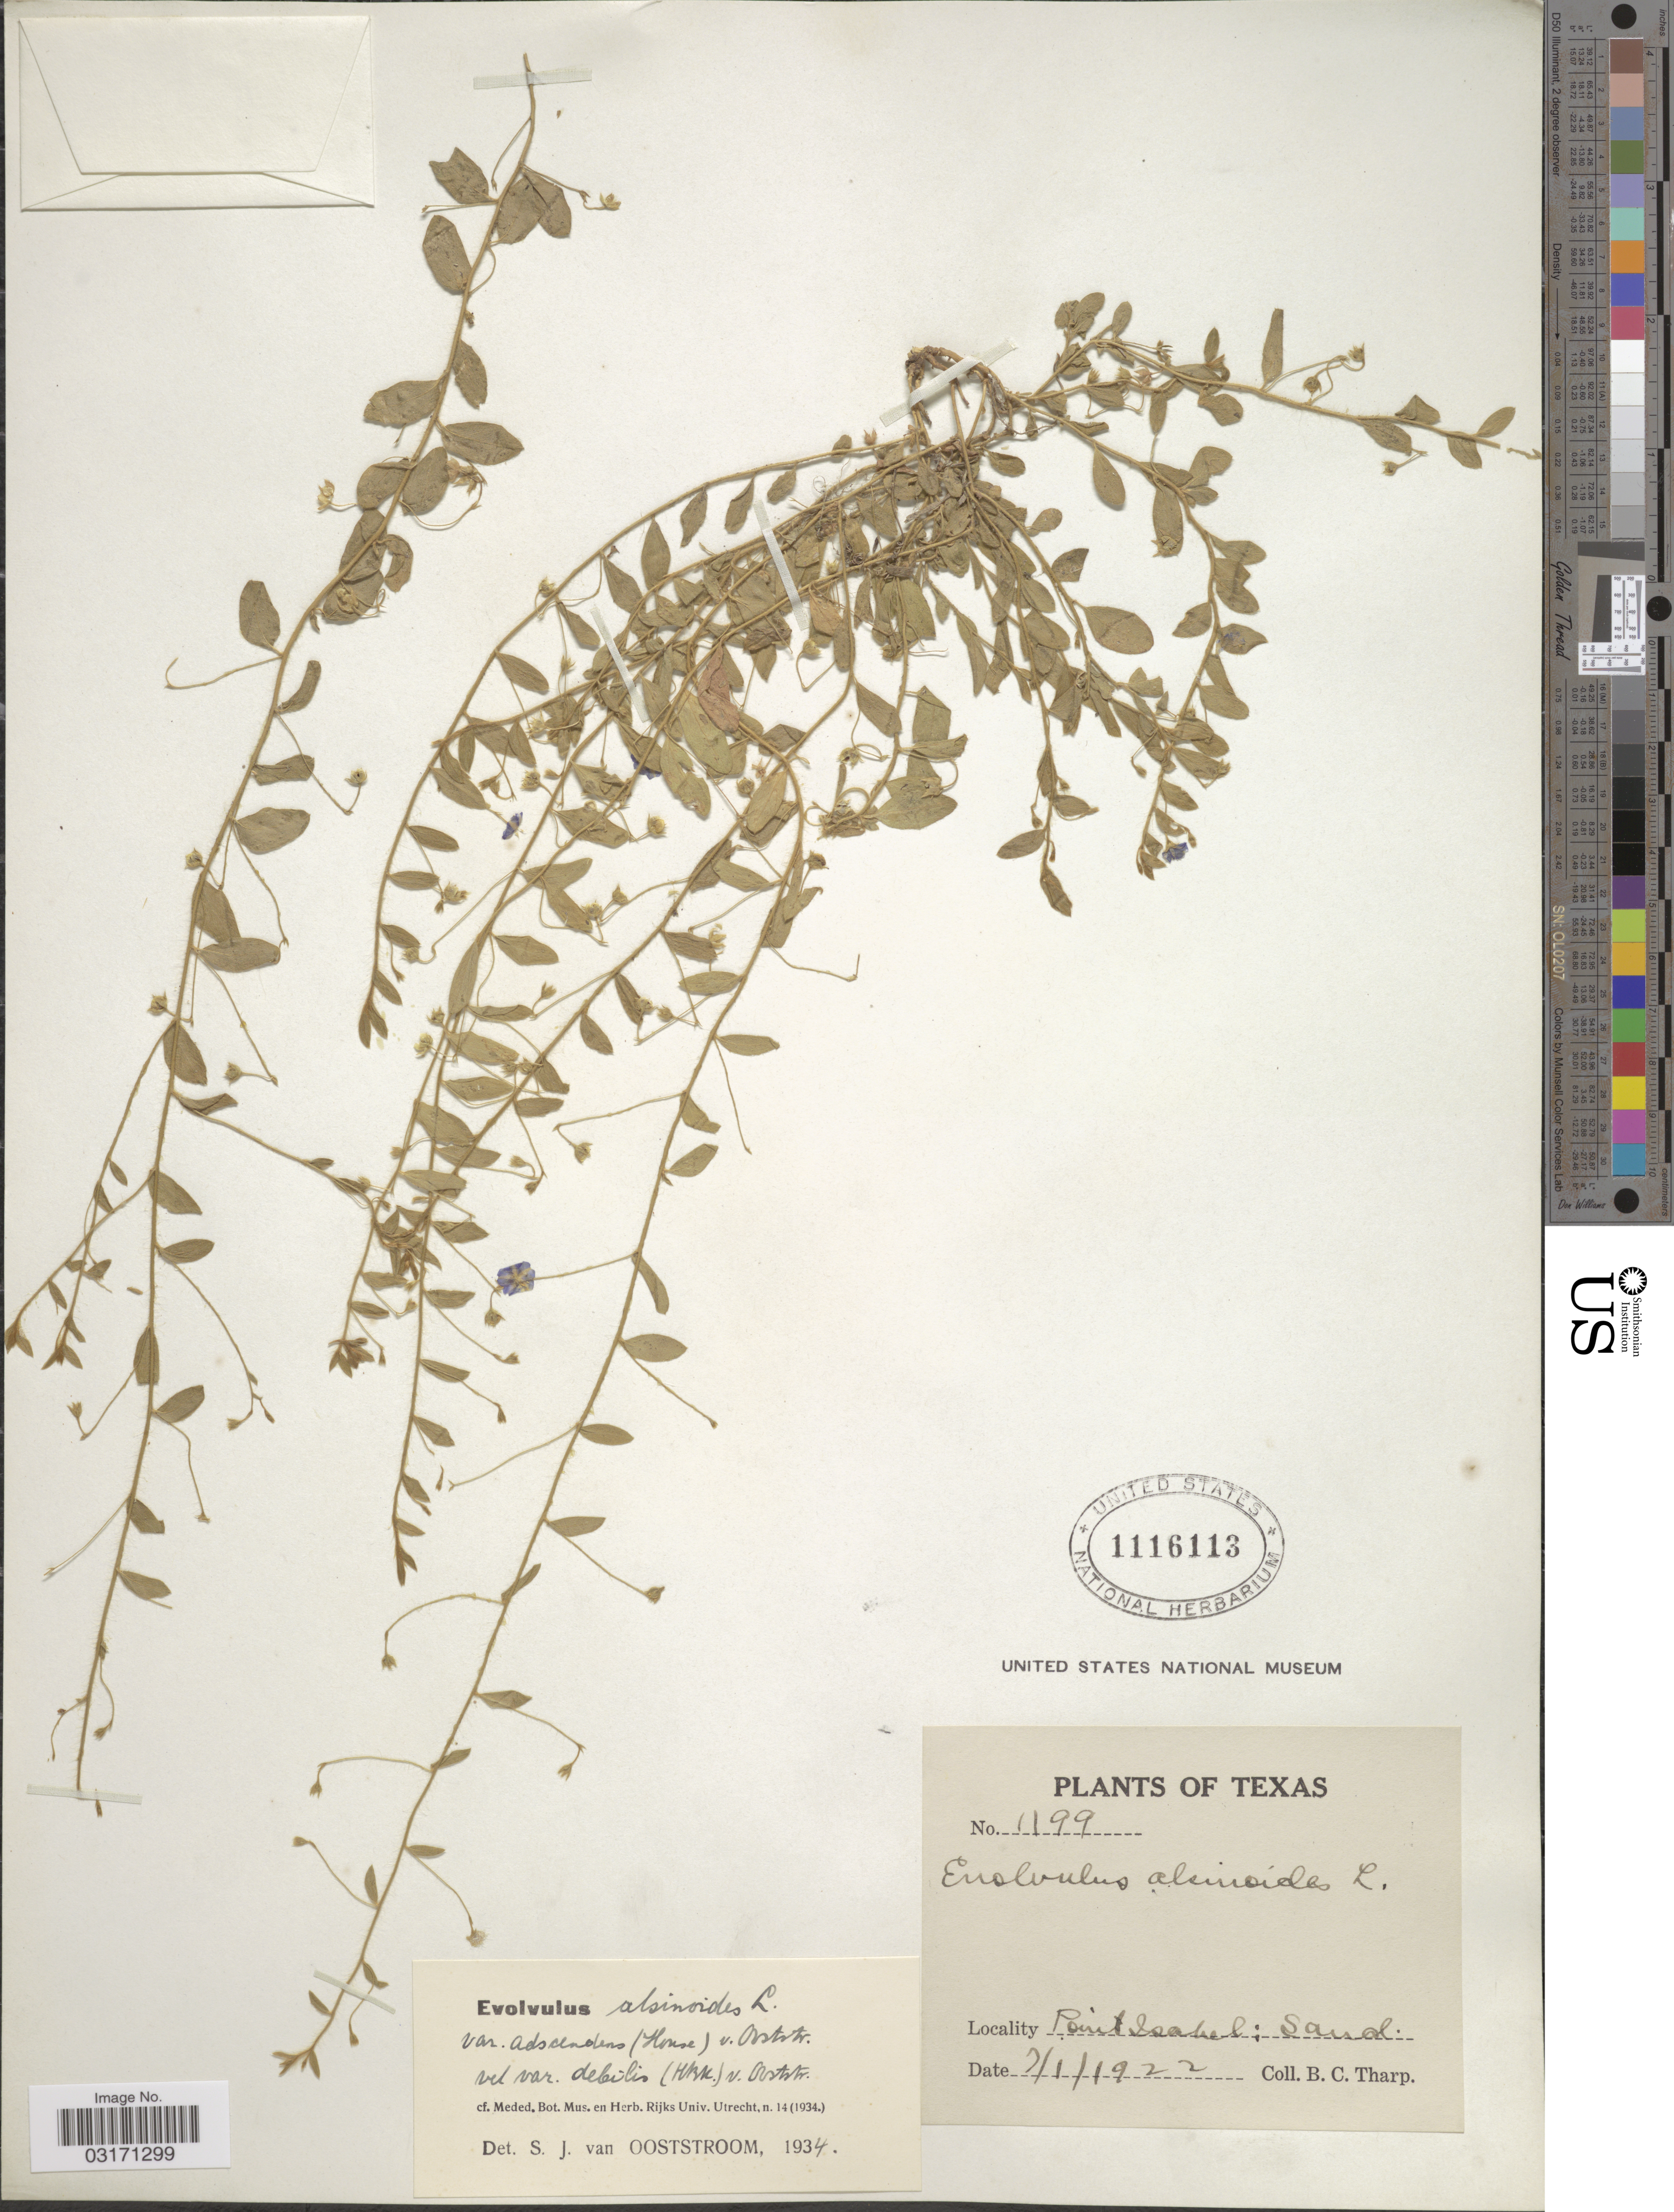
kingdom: Plantae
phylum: Tracheophyta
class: Magnoliopsida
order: Solanales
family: Convolvulaceae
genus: Evolvulus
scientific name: Evolvulus alsinoides var. adscendens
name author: (House) Ooststr.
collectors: B. C. Tharp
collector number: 1199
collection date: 1922-03-01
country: United States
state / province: Texas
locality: Point Isabel: Sand.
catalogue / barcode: US 1116113